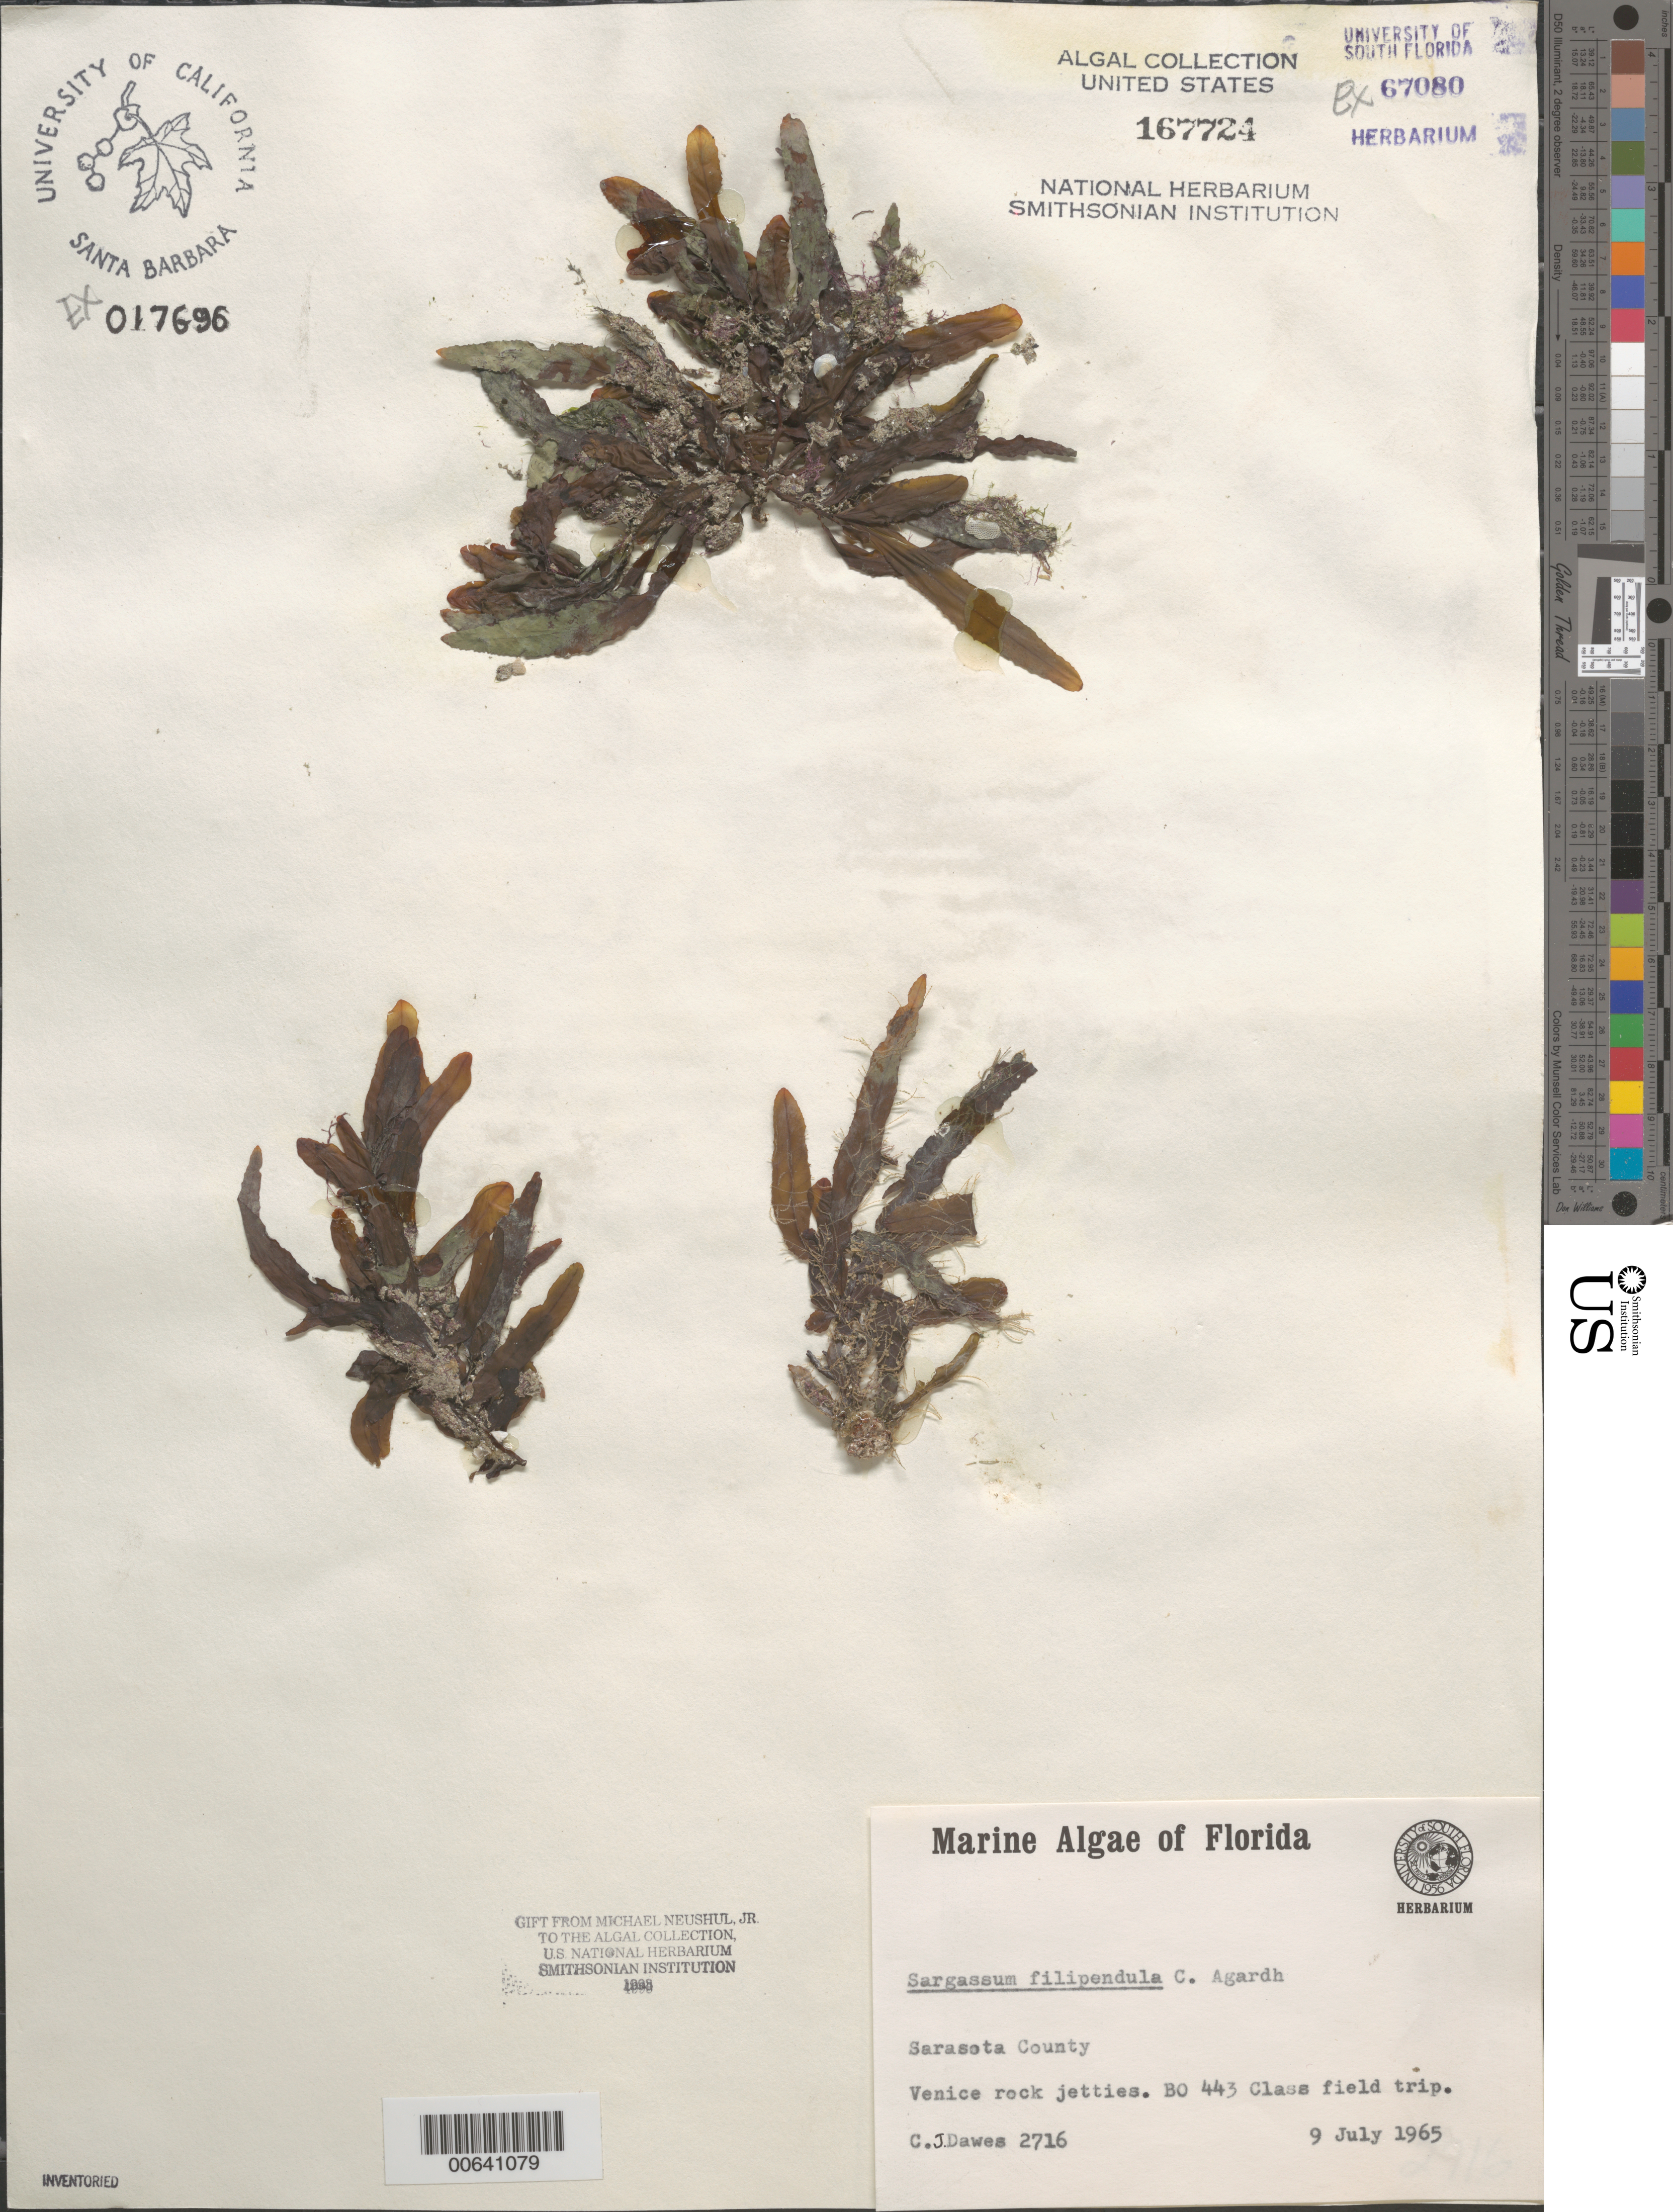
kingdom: Chromista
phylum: Ochrophyta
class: Phaeophyceae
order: Fucales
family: Sargassaceae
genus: Sargassum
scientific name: Sargassum filipendula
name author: C. Agardh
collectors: C. Dawes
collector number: CJD 2716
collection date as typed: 09 Jul 1965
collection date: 1965-07-09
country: United States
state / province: Florida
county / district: Sarasota County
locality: Venice rock jetties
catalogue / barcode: US 167724